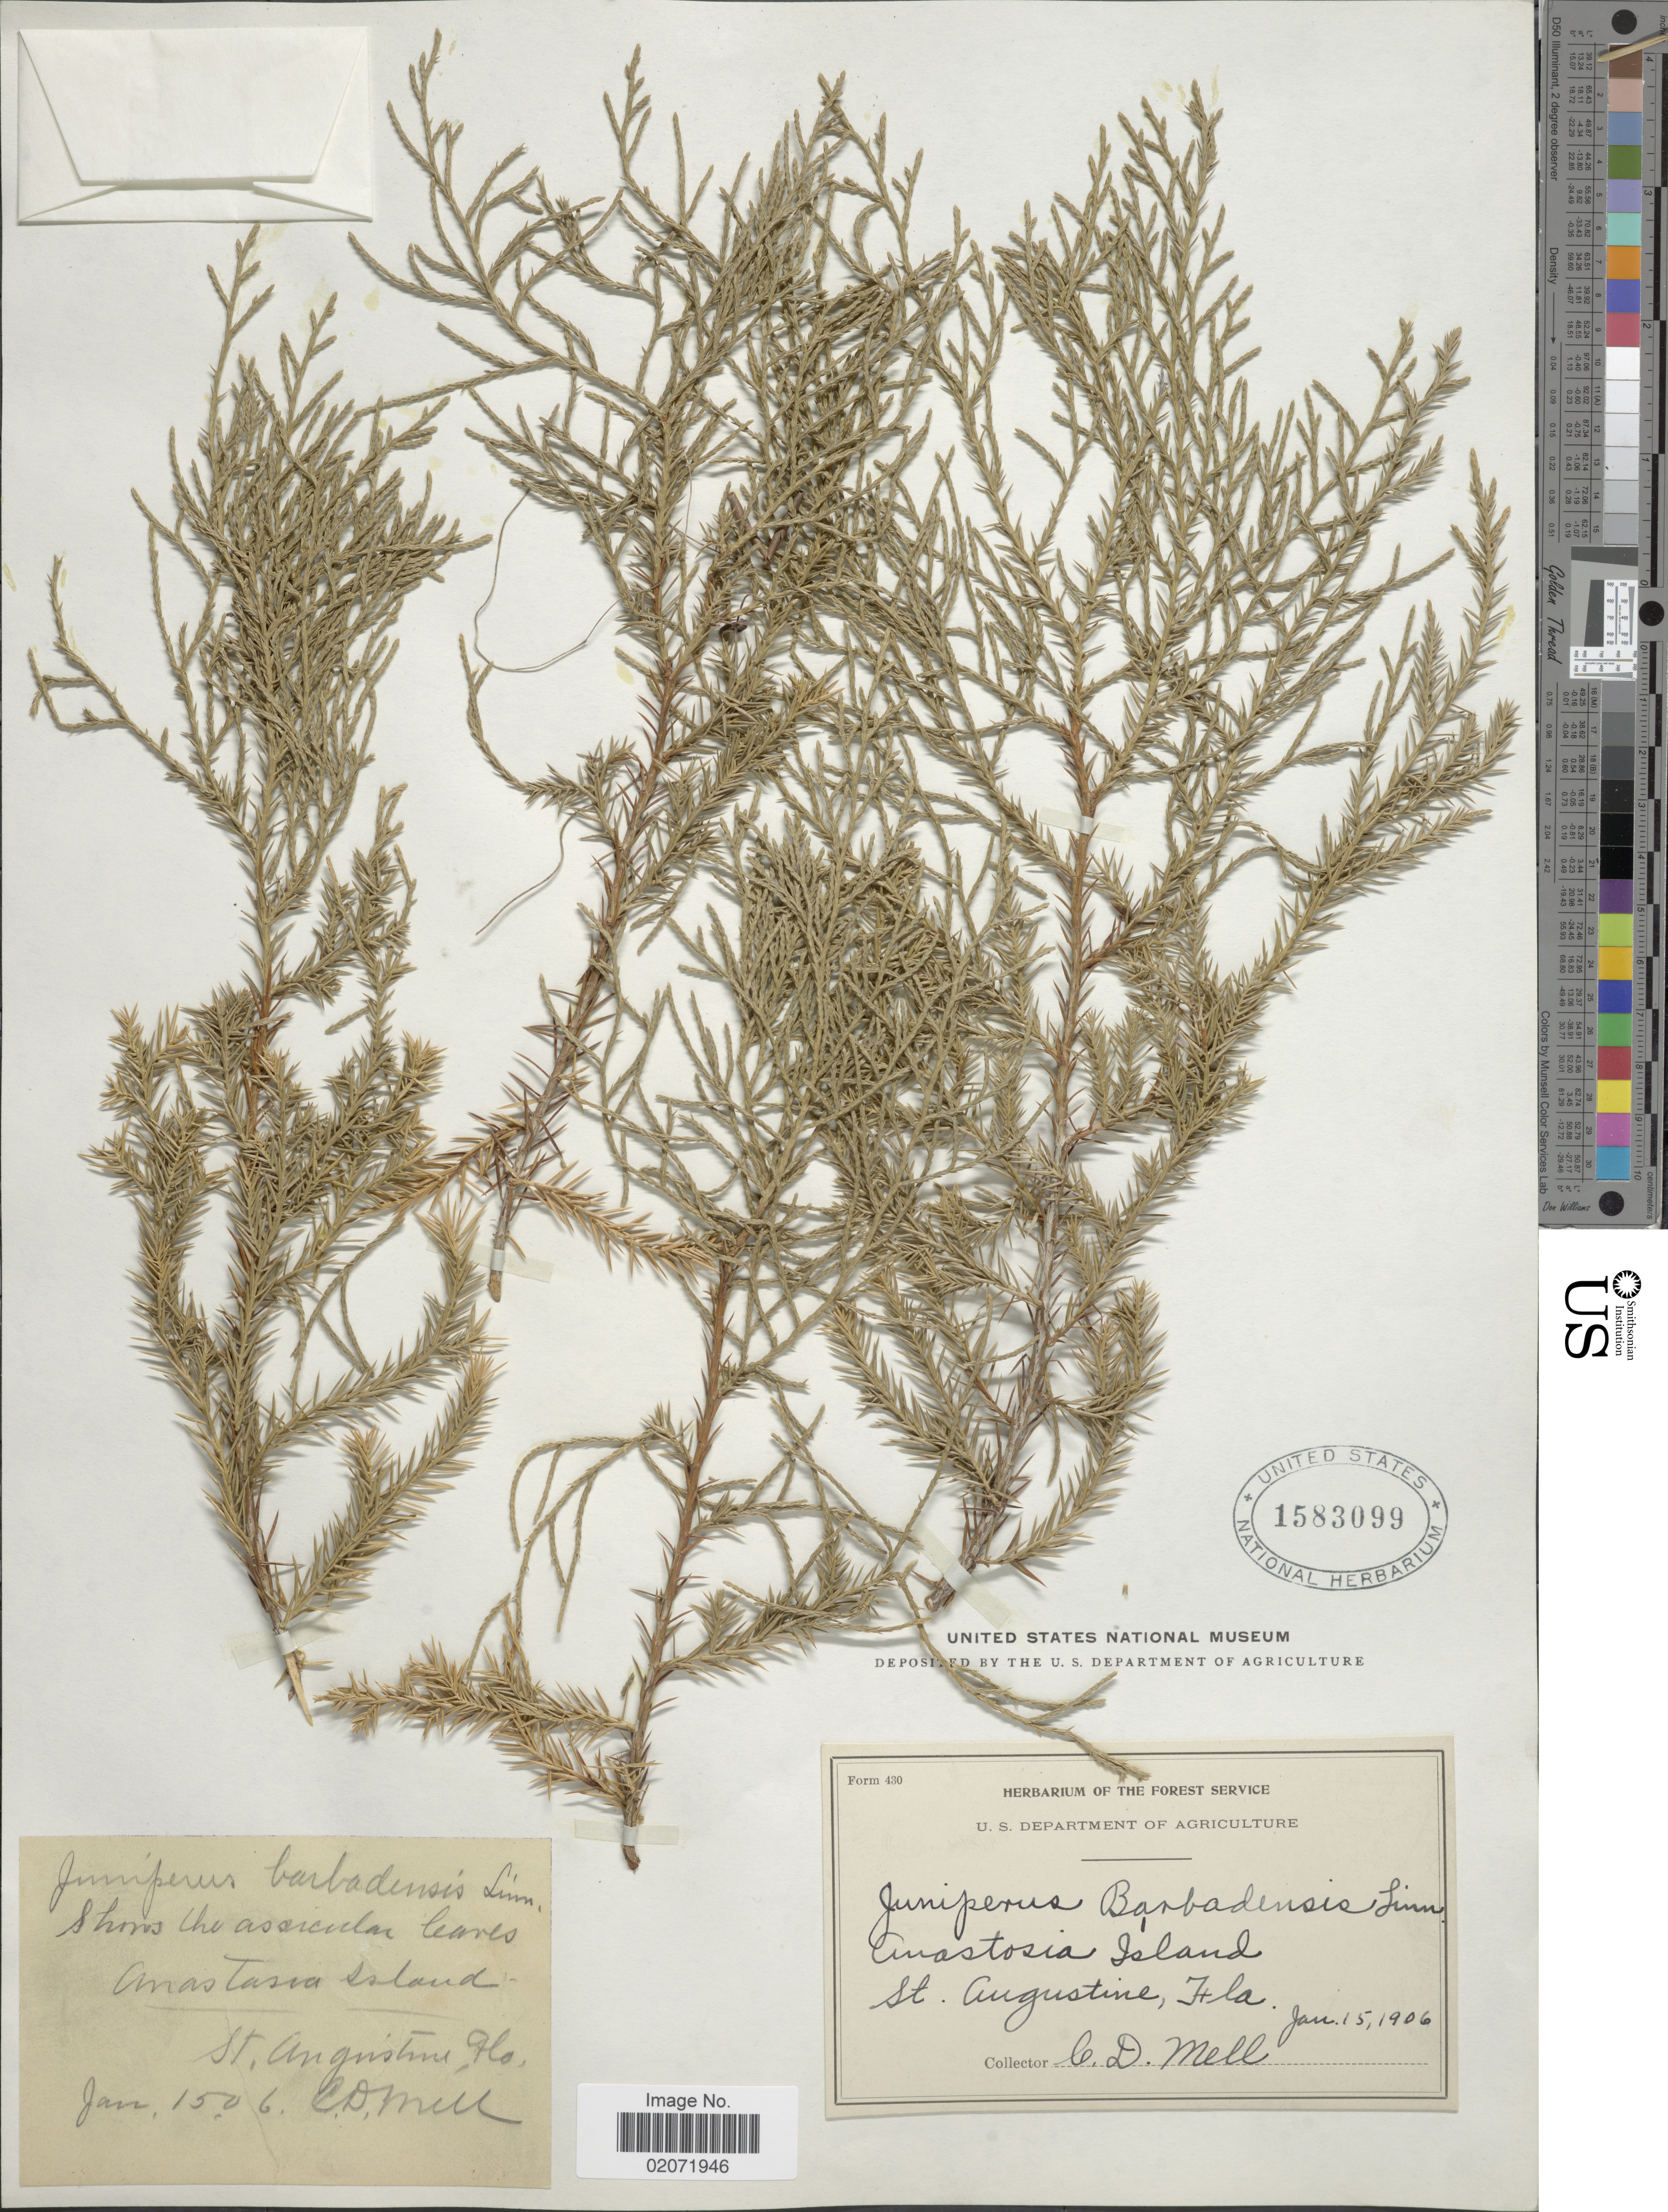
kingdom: Plantae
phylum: Tracheophyta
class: Pinopsida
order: Pinales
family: Cupressaceae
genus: Juniperus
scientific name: Juniperus silicicola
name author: (Small) L.H. Bailey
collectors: C. D. Mell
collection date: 1906-01-15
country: United States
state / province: Florida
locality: Anastasia Island, St. Augustine Fla.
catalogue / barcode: US 1583099